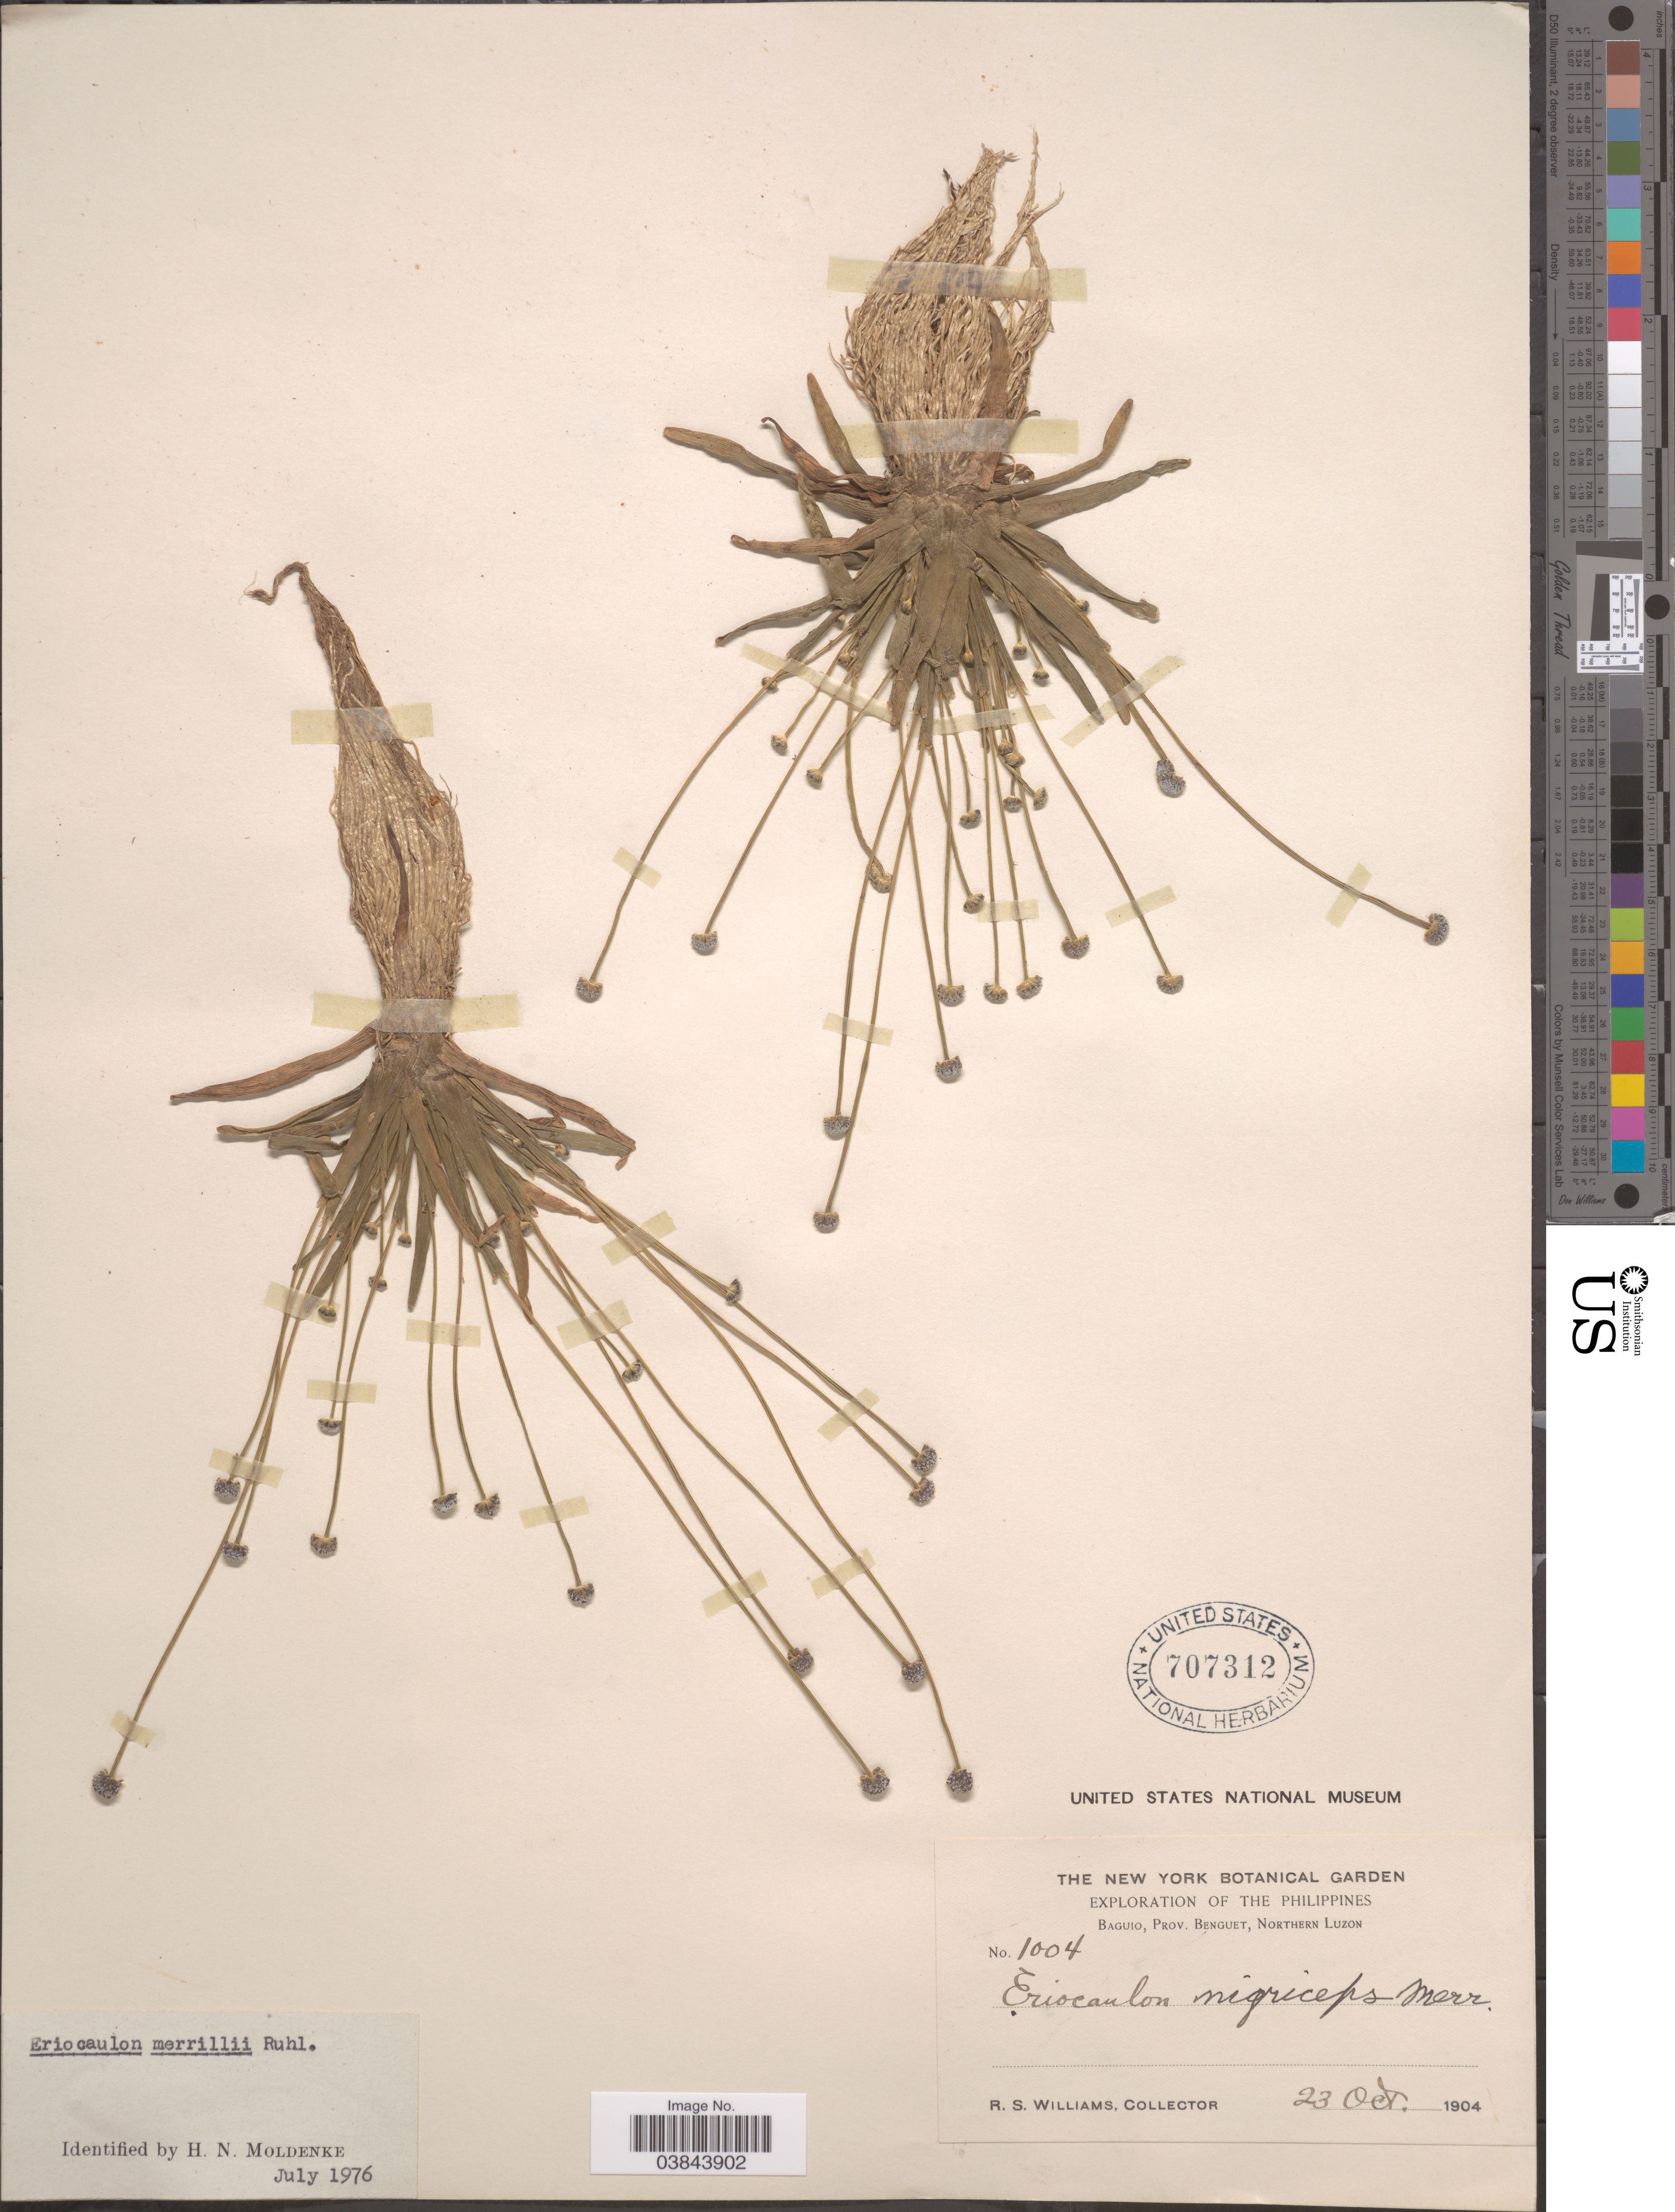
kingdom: Plantae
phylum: Tracheophyta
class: Liliopsida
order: Poales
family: Eriocaulaceae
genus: Eriocaulon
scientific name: Eriocaulon merrillii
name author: Ruhland in Perkins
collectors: R. S. Williams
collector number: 1004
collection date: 1904-10-23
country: Philippines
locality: Baguio, Prov. Benguet, Northern Luzon.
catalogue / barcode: US 707312